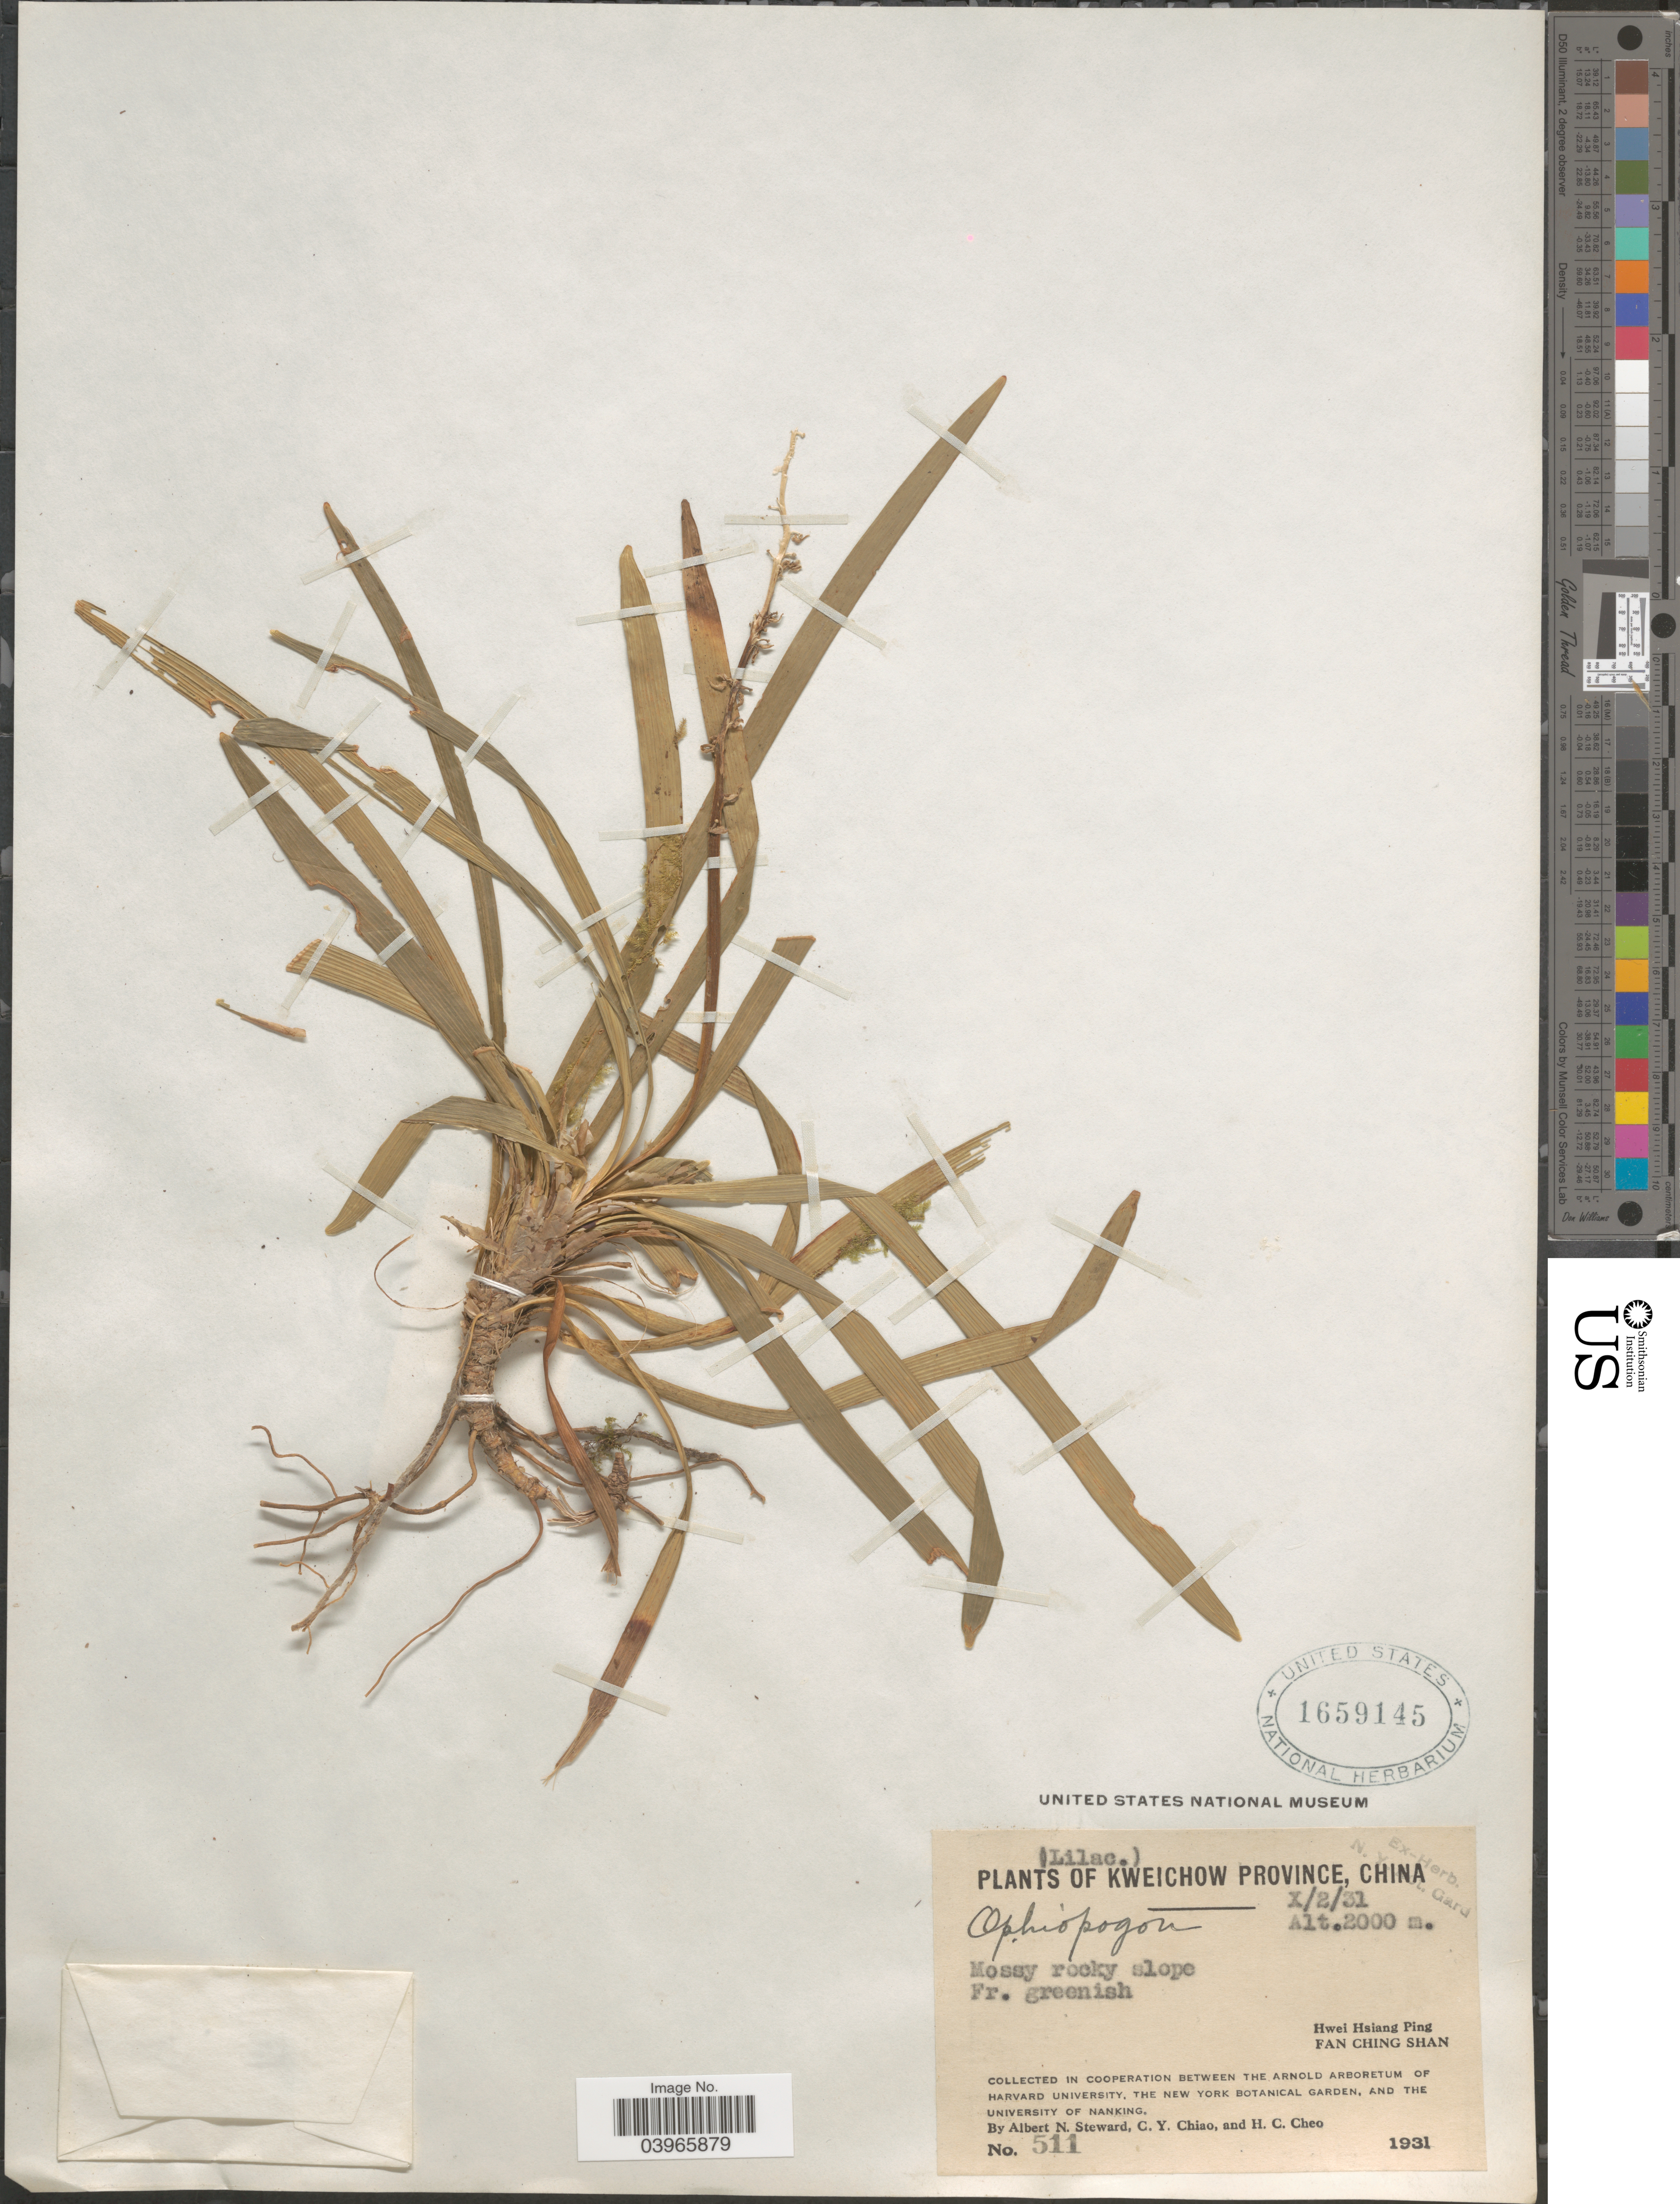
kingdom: Plantae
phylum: Tracheophyta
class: Liliopsida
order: Asparagales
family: Asparagaceae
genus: Ophiopogon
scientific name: Ophiopogon sp.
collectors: A. N. Steward, C. Y. Chiao & H. Cheo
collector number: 511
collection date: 1931-10-02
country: China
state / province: Guizhou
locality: Kweichow Province. Hwei Hsiang Ping. Fan Ching Shan.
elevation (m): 2000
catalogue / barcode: US 1659145